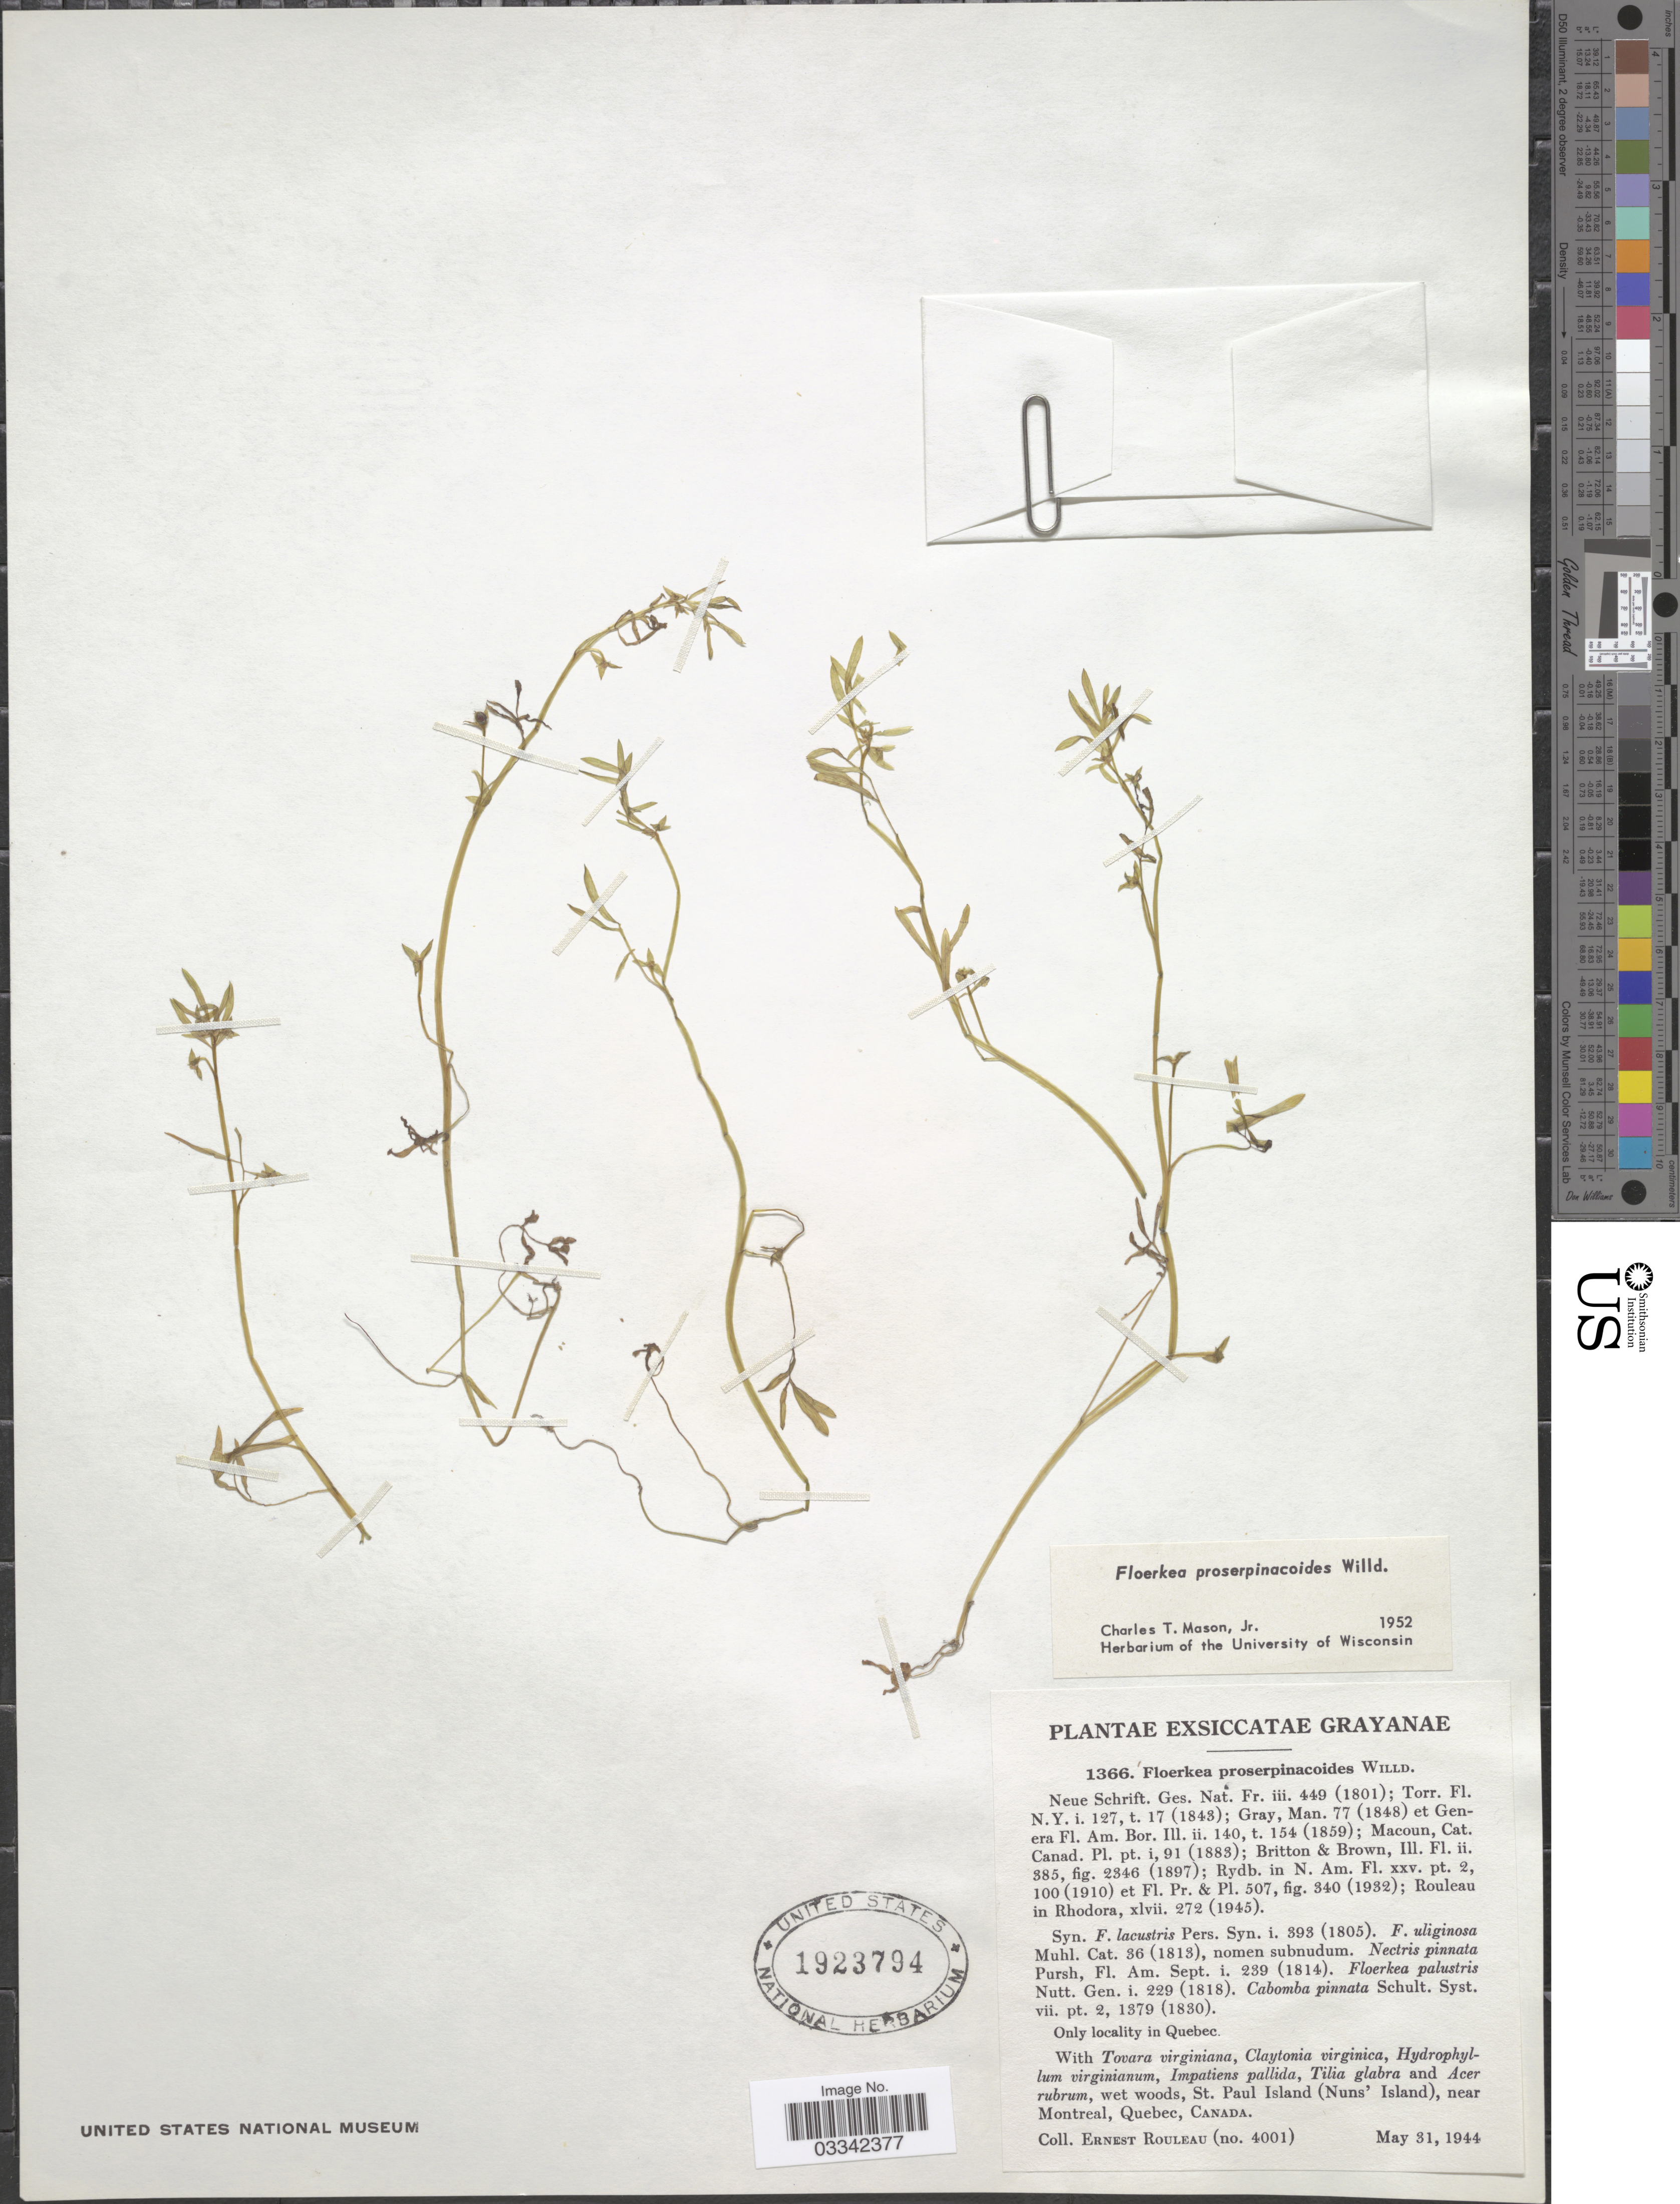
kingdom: Plantae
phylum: Tracheophyta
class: Magnoliopsida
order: Brassicales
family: Limnanthaceae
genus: Floerkea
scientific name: Floerkea proserpinacoides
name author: Willd.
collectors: J. Rouleau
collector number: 1366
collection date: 1944-05-31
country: Canada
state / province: Quebec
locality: St. Paul Island (Nun's Island), near Montreal.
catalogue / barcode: US 1923794